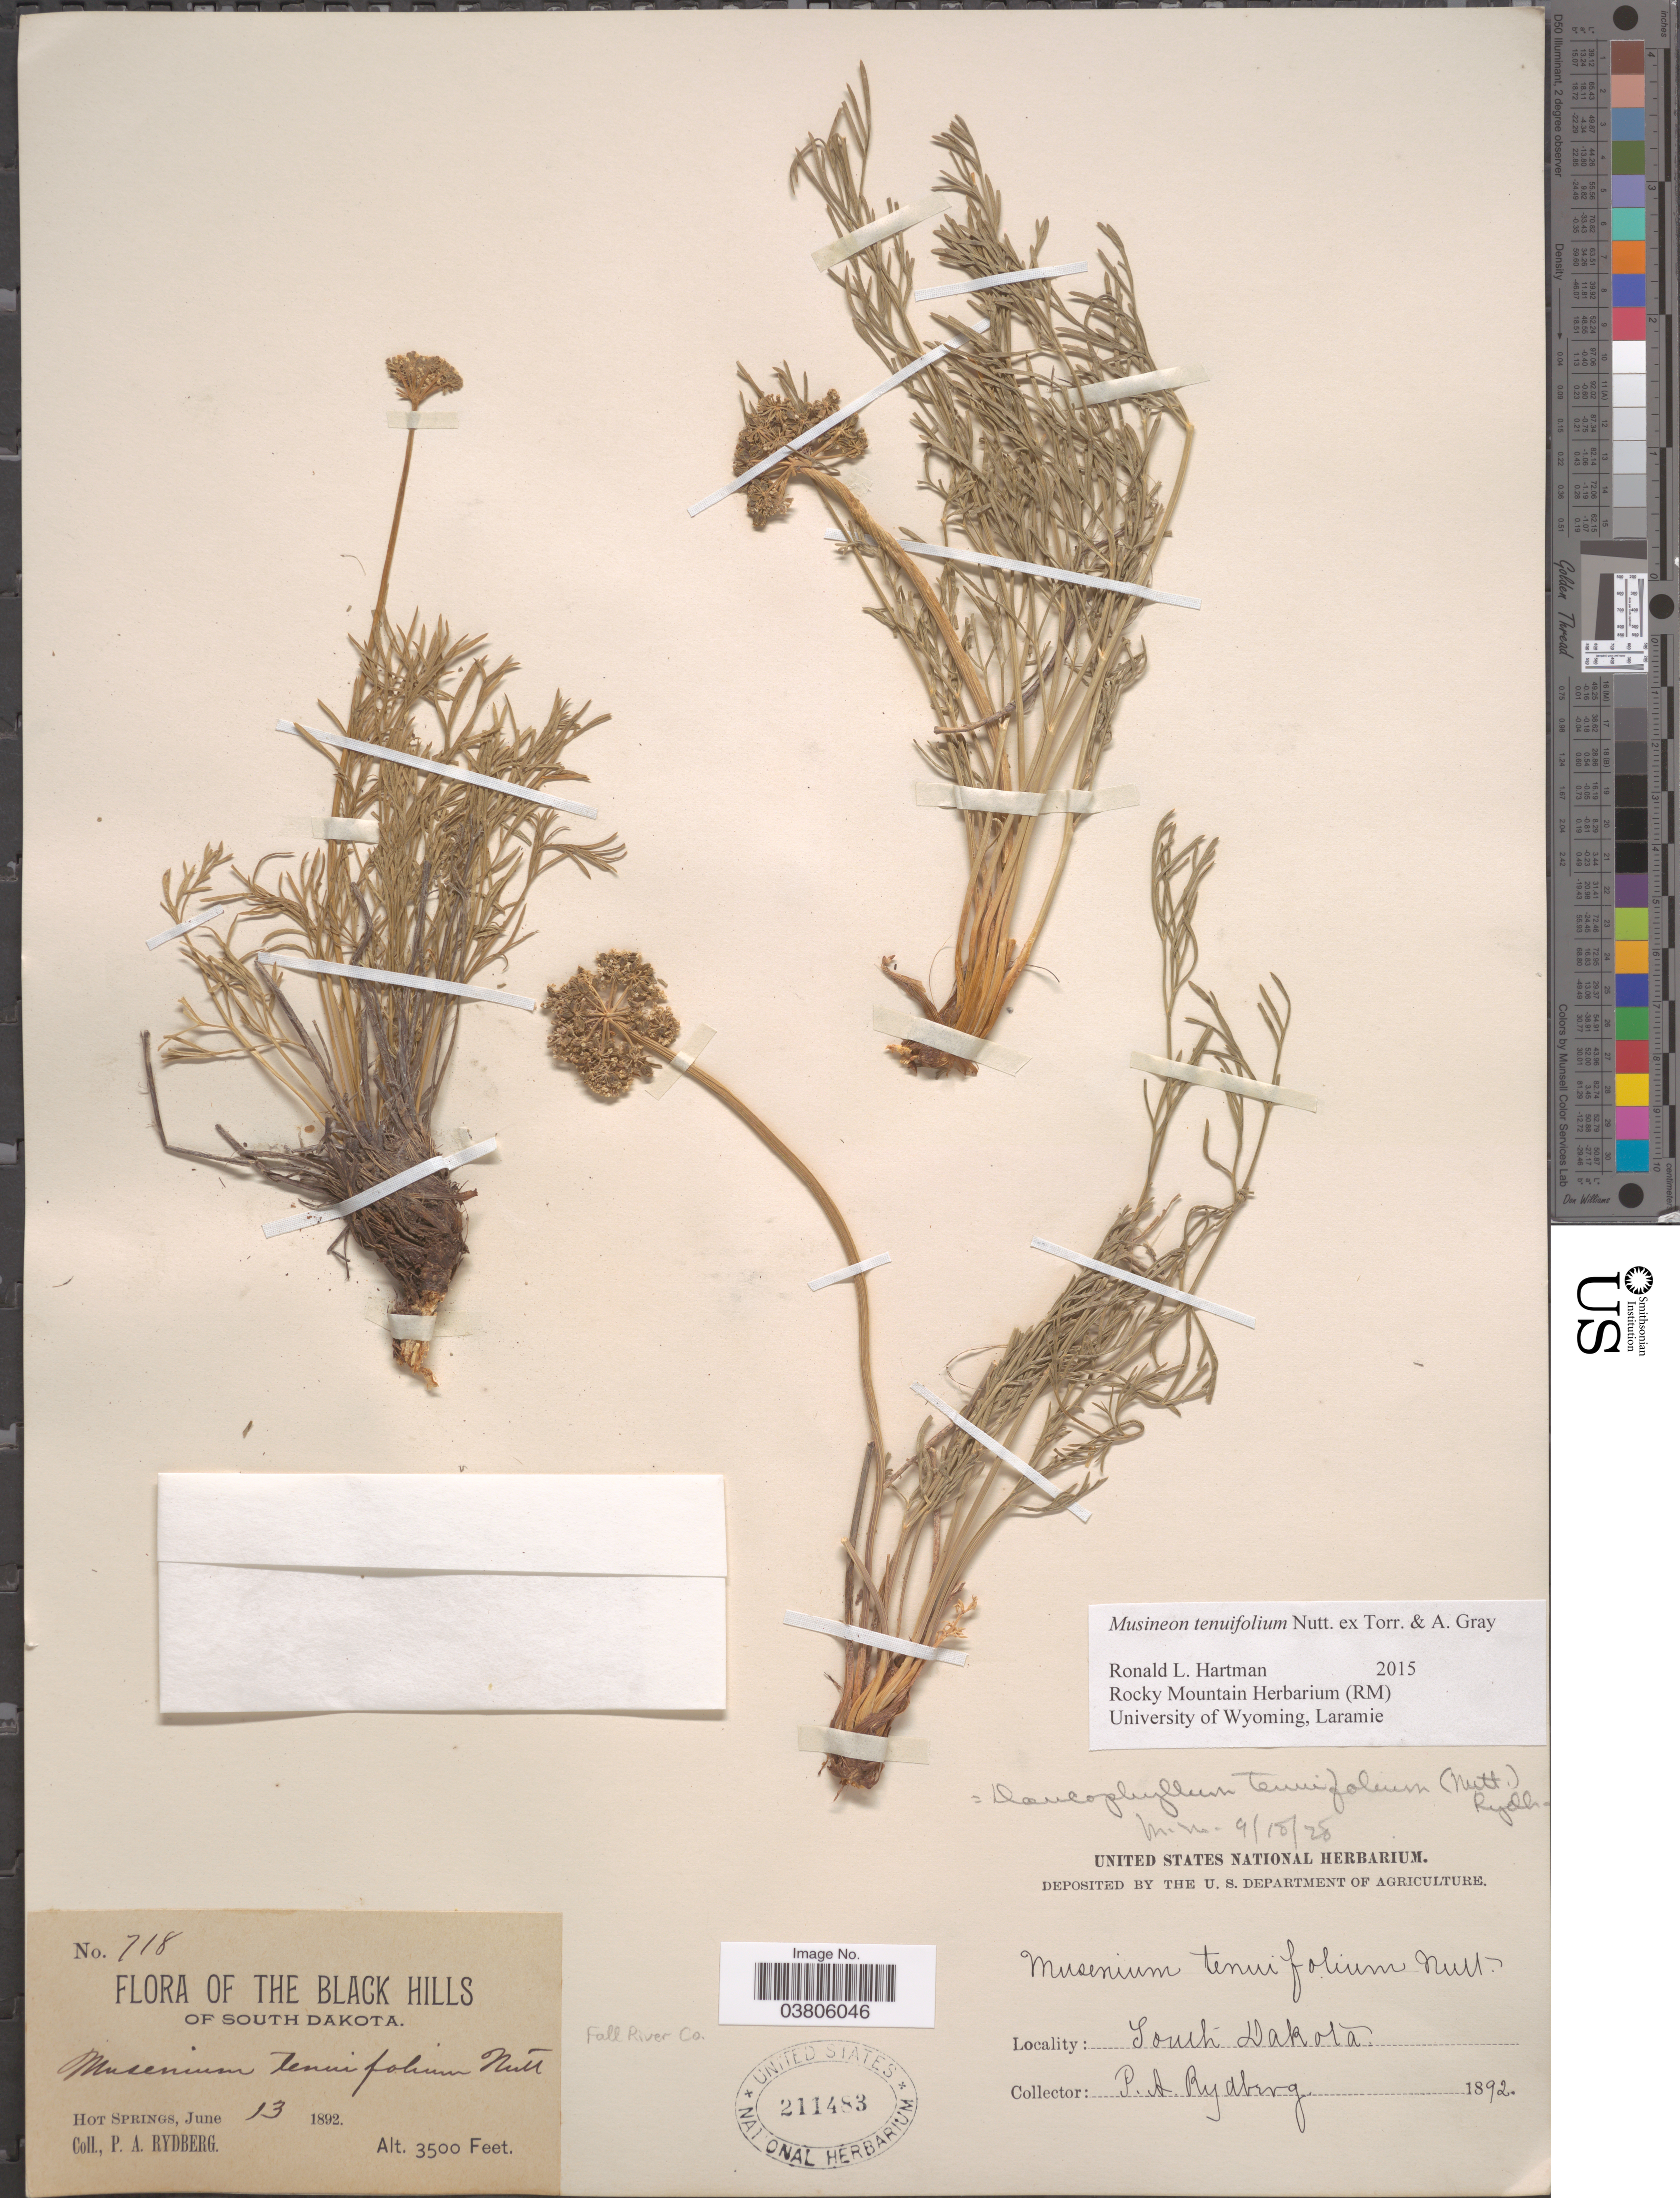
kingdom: Plantae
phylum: Tracheophyta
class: Magnoliopsida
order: Apiales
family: Apiaceae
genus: Musineon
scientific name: Musineon tenuifolium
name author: Nutt.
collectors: P. A. Rydberg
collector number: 718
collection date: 1892-06-13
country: United States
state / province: South Dakota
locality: The Black Hills of South Dakota. Hot Springs. Fall River Co.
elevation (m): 1067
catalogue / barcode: US 211483